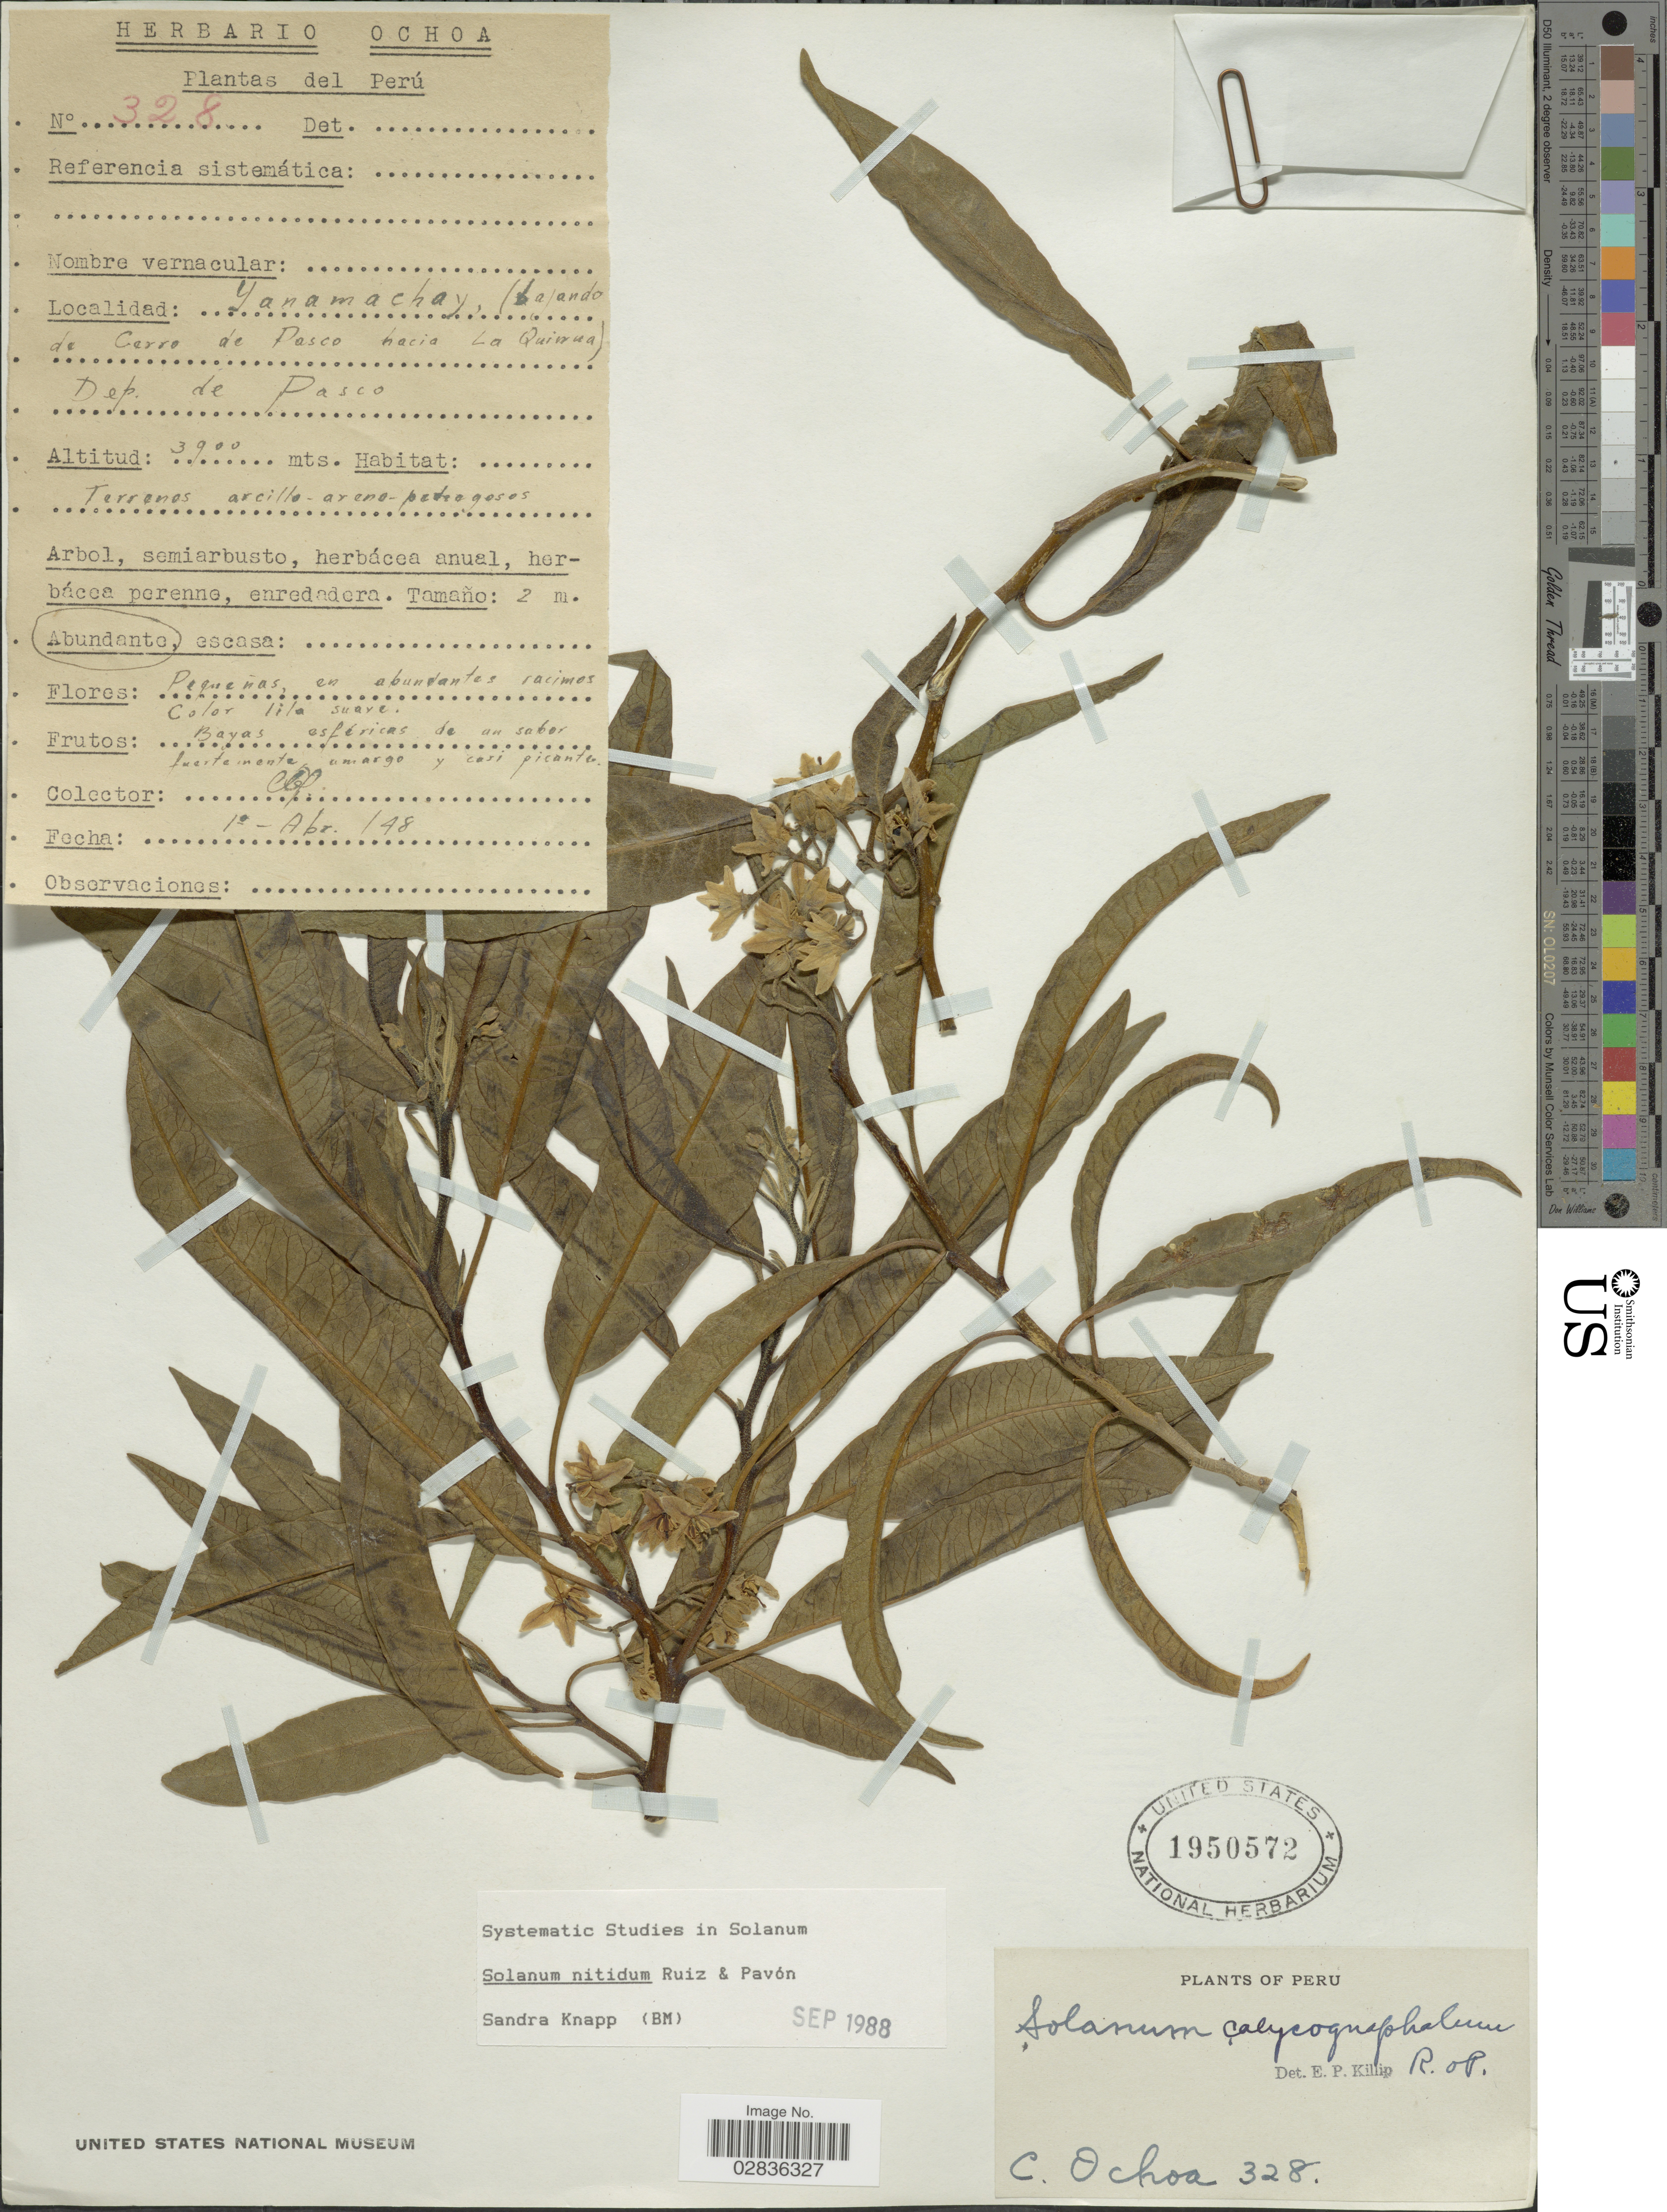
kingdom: Plantae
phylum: Tracheophyta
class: Magnoliopsida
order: Solanales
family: Solanaceae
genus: Solanum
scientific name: Solanum nitidum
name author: Ruiz & Pav.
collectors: C. Ochoa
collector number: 328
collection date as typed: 1°-Abr. 148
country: Peru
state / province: Pasco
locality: Yanamachay, (bajando de Cerro de Pasco hacia La Quinua). Dep. de Pasco.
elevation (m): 3900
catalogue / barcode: US 1950572